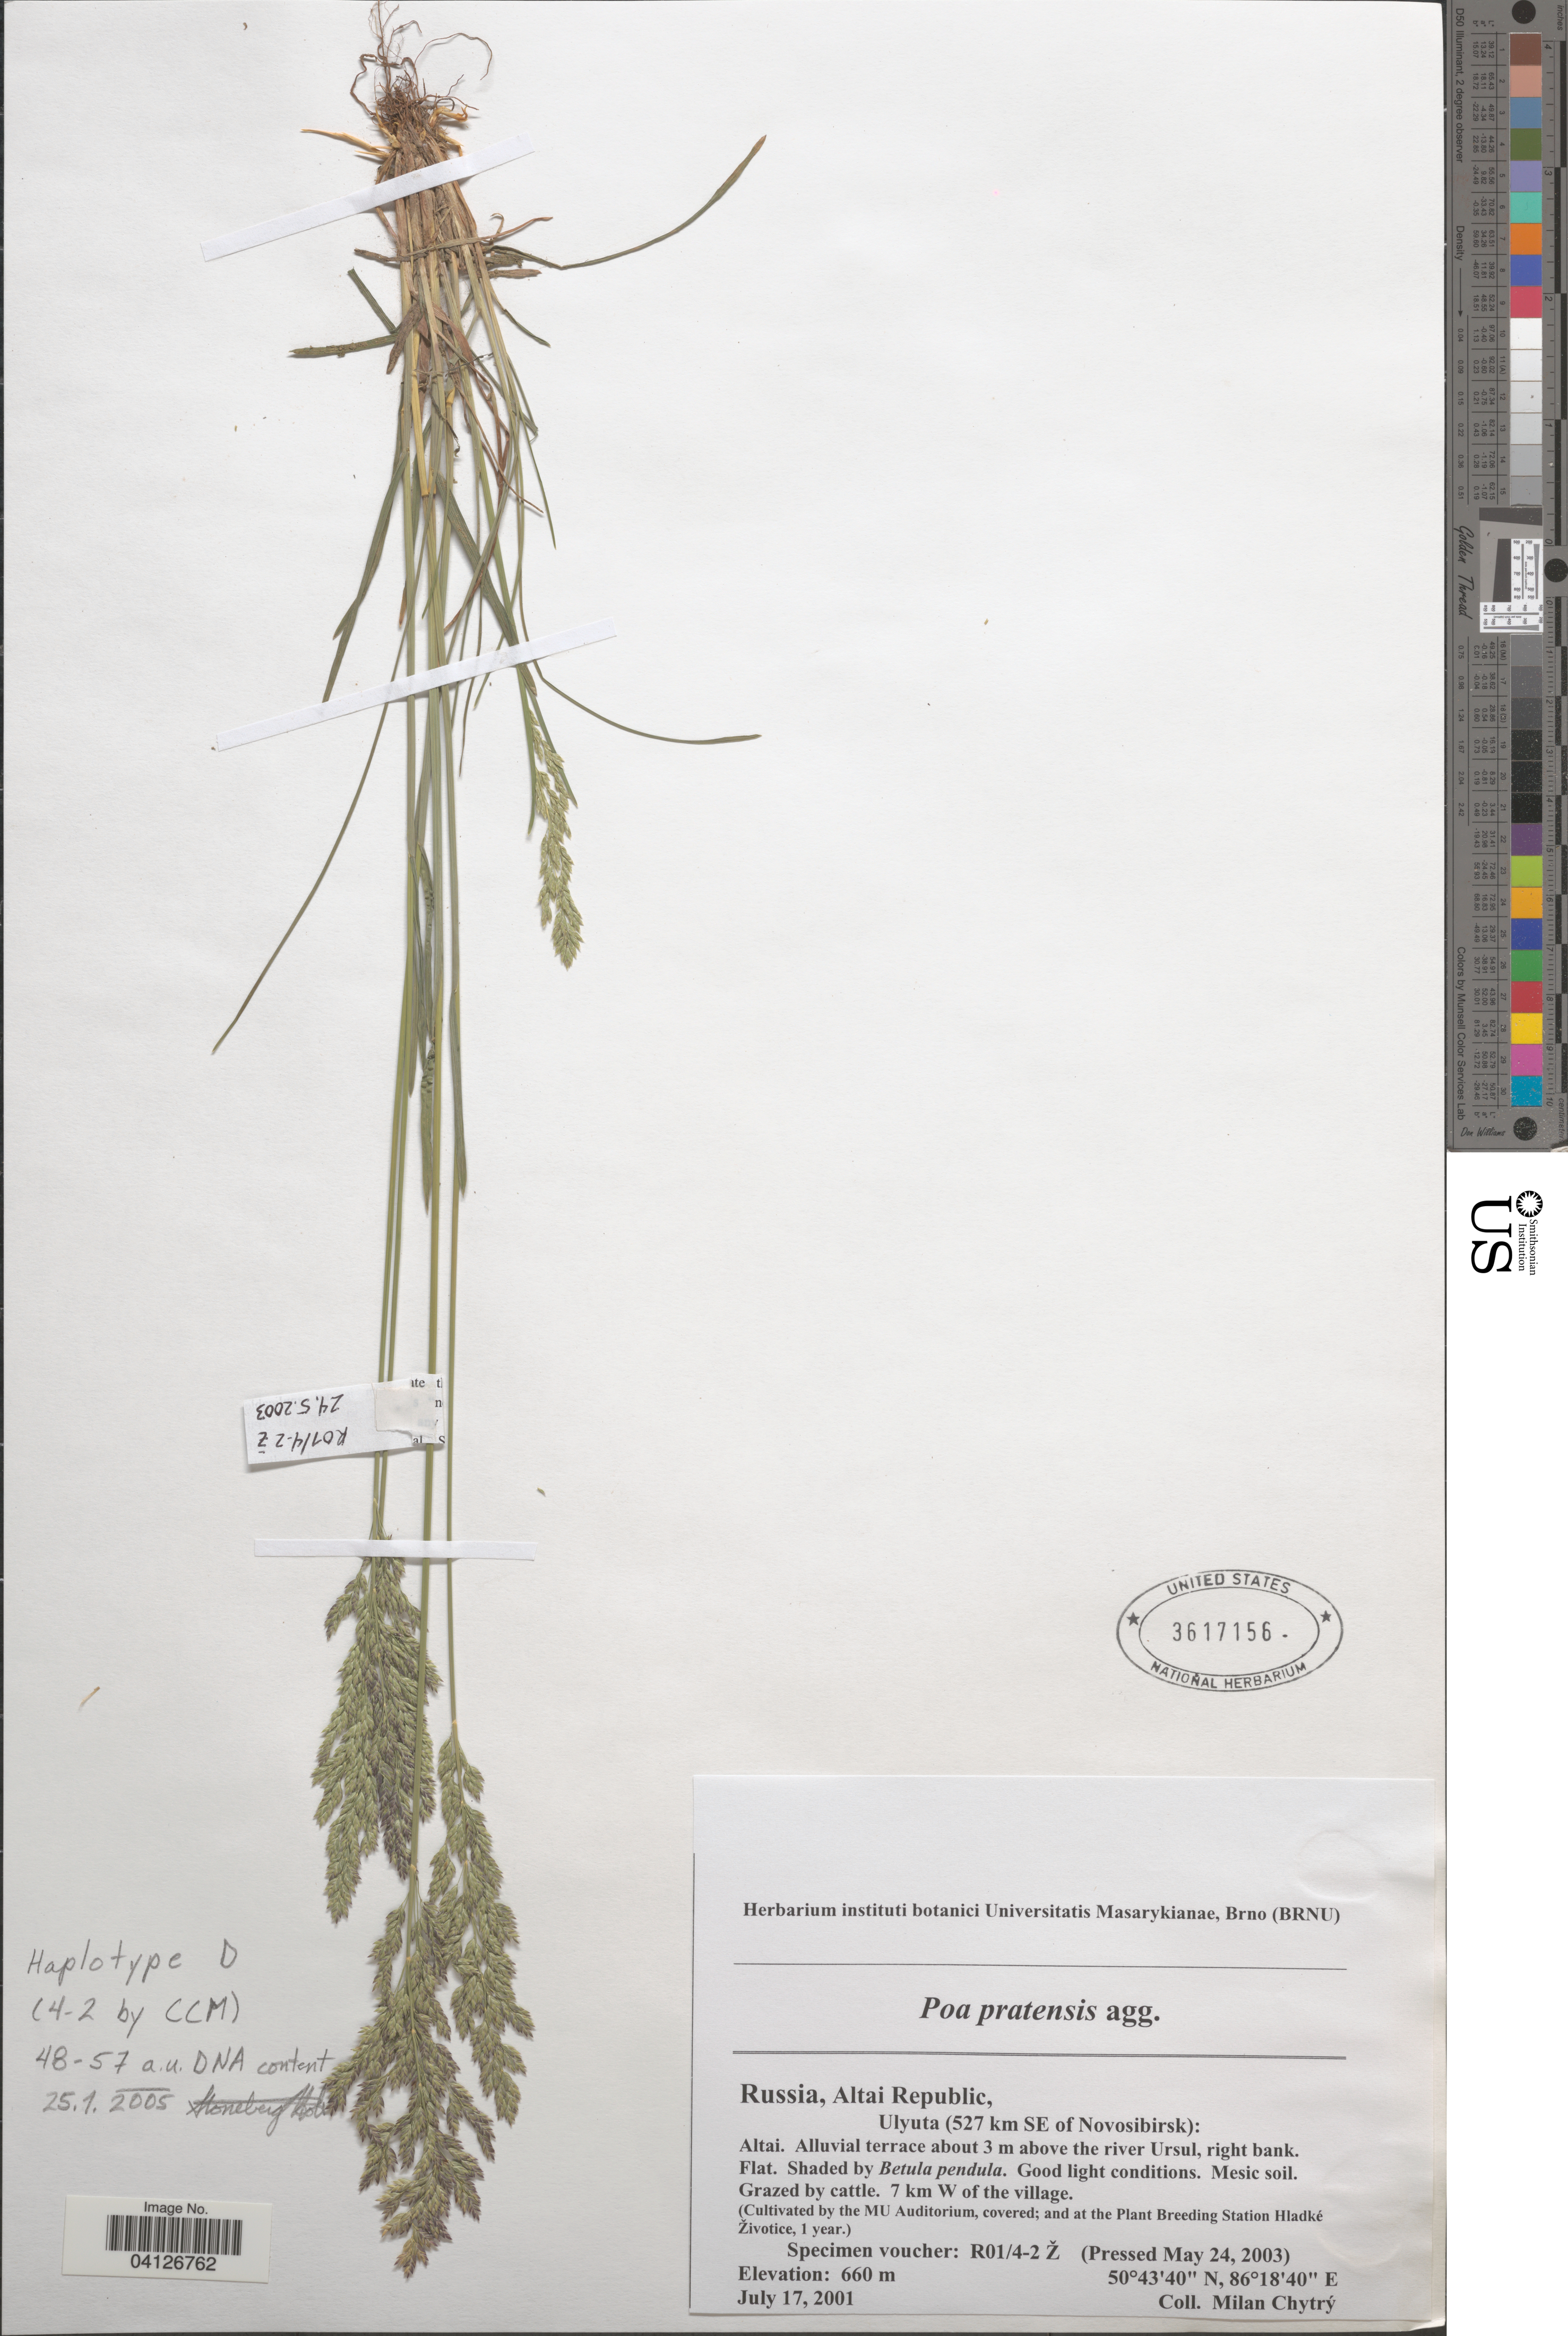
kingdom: Plantae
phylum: Tracheophyta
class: Liliopsida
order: Poales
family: Poaceae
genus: Poa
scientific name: Poa pratensis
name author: L.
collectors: Ex herb. instituti botanici Universitatis Masarykianae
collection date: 2003-05-24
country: Czechia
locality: (Cultivated by the MU Auditorium, covered; and at the Plant Breeding Station Hladké Životice, 1 year.).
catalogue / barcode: US 3617156